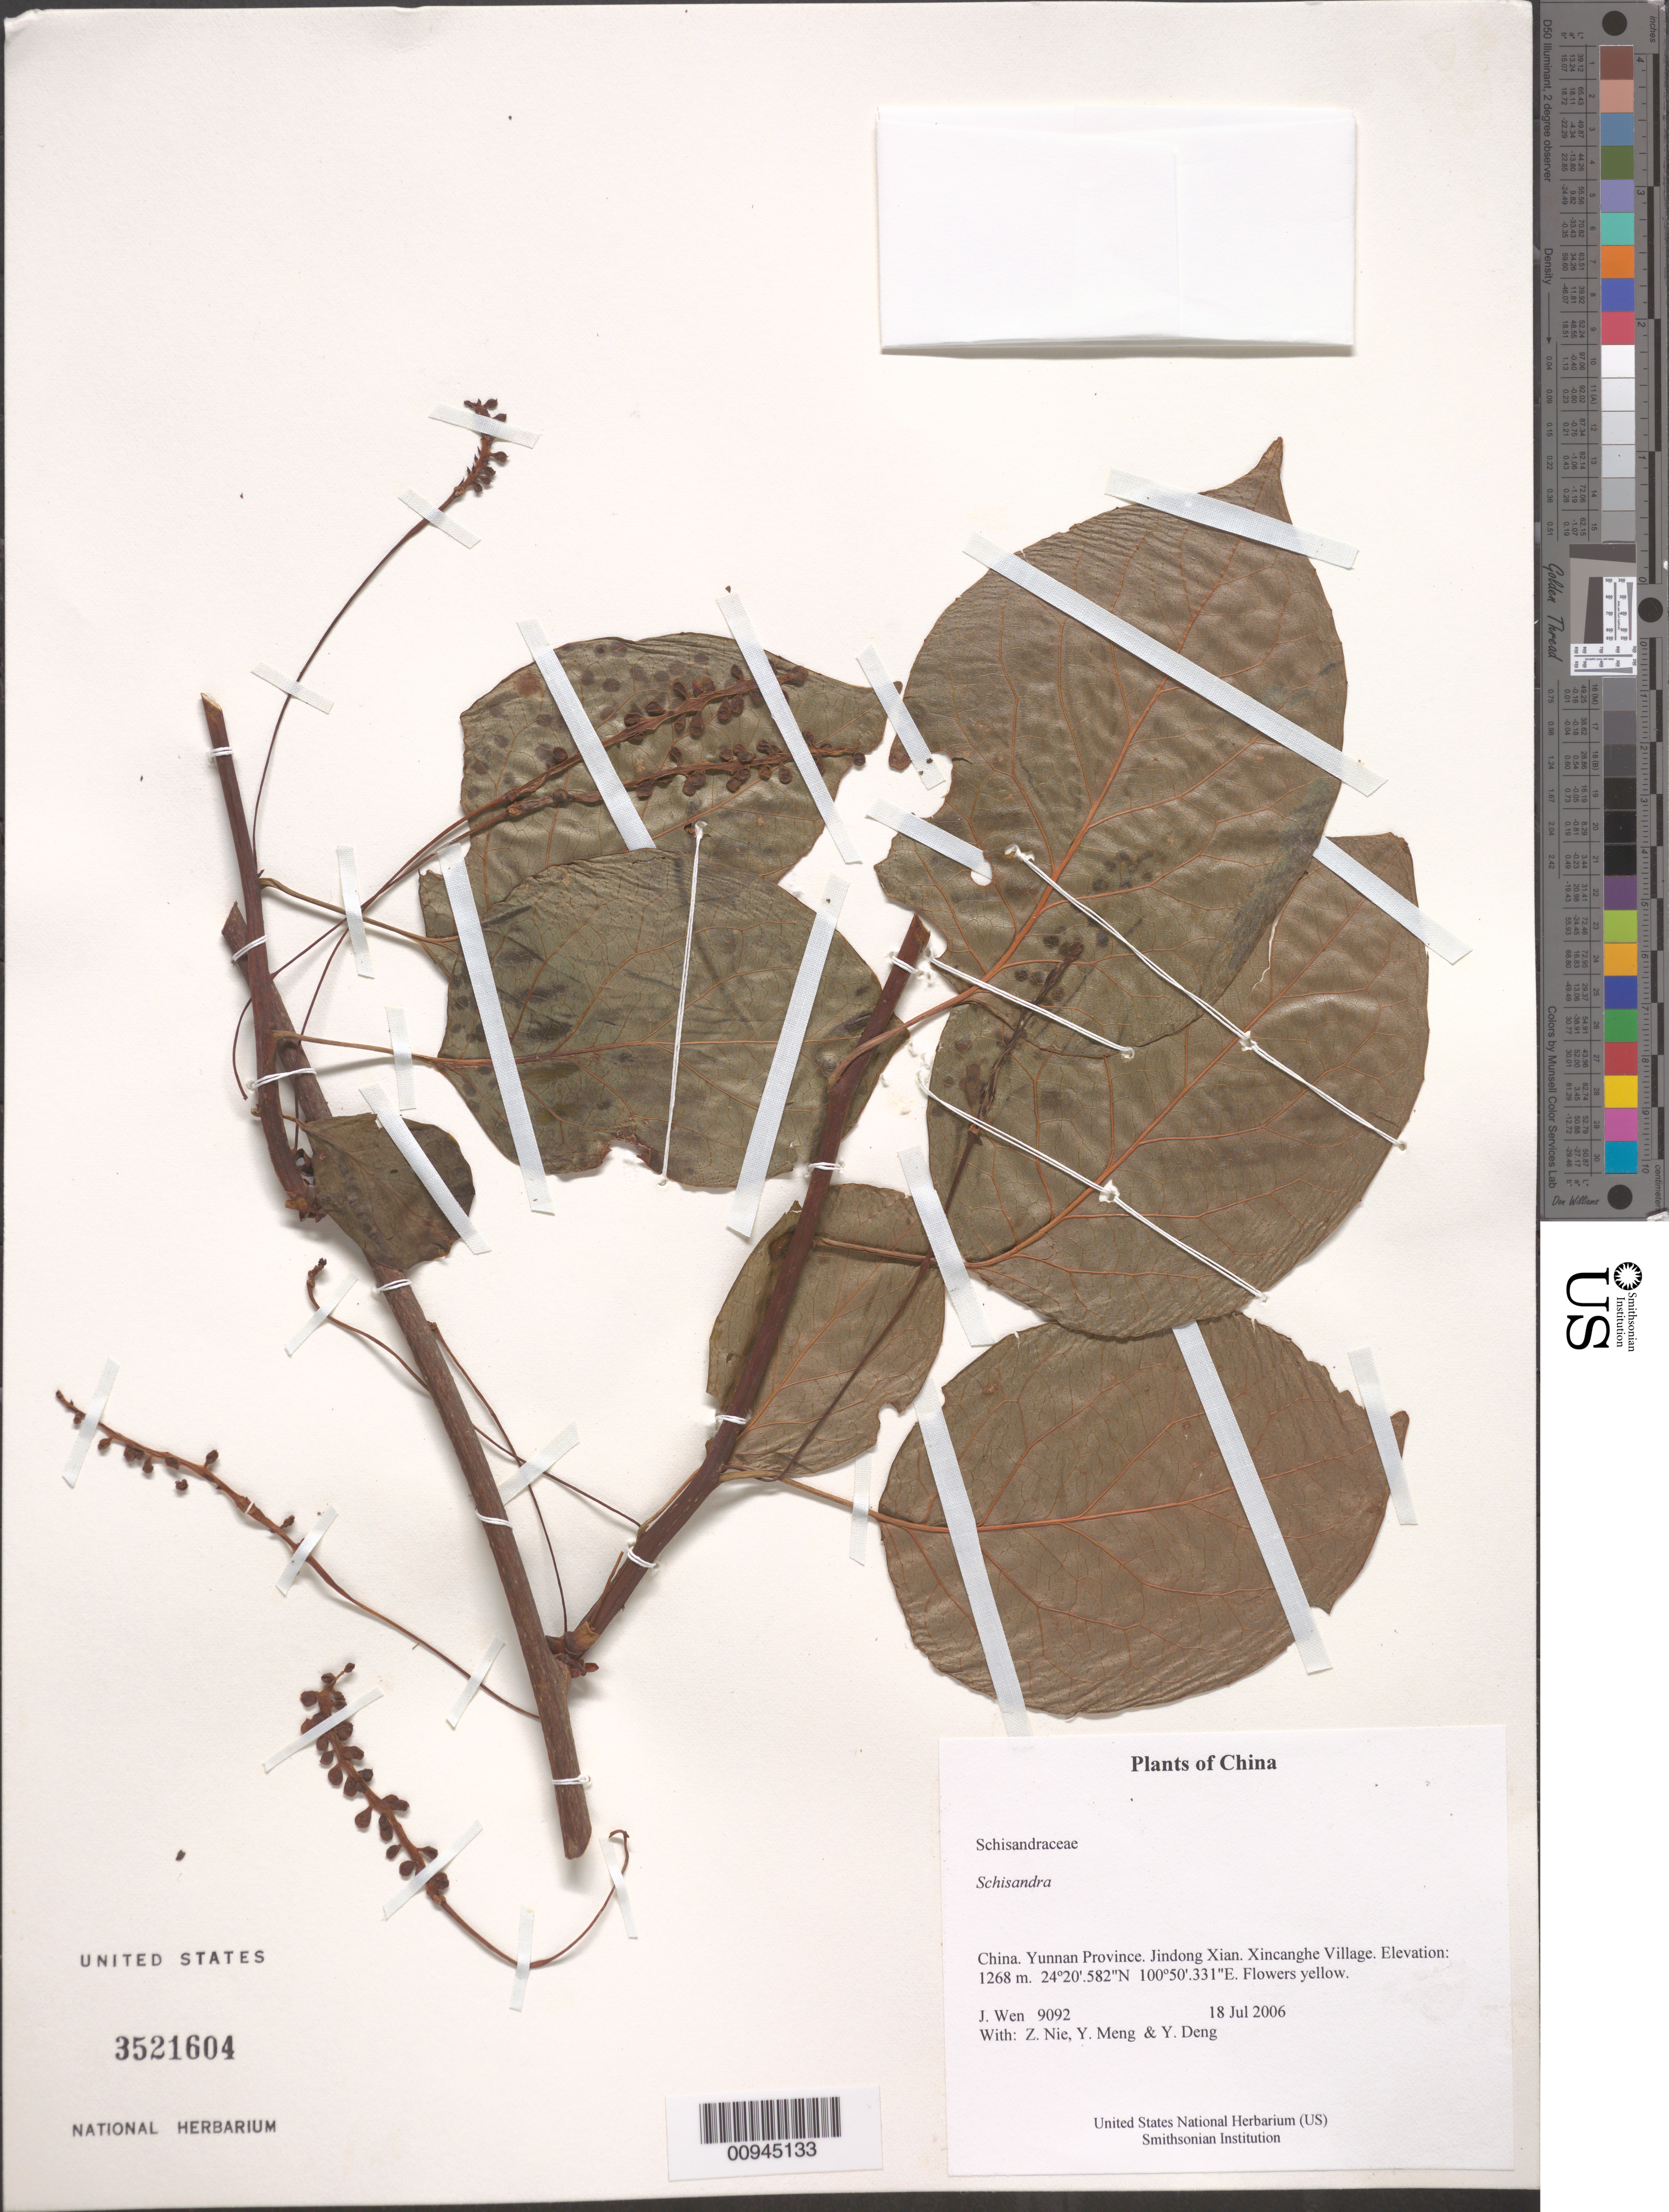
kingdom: Plantae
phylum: Tracheophyta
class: Magnoliopsida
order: Austrobaileyales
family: Schisandraceae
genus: Schisandra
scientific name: Schisandra sp.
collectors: J. Wen, Z. Nie, Y. Meng & Y. Deng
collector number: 9092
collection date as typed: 18 Jul 2006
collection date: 2006-07-18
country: China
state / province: Yunnan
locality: Yunnan Province. Jindong Xian. Xincanghe Village.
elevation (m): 1268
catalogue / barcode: US 3521604